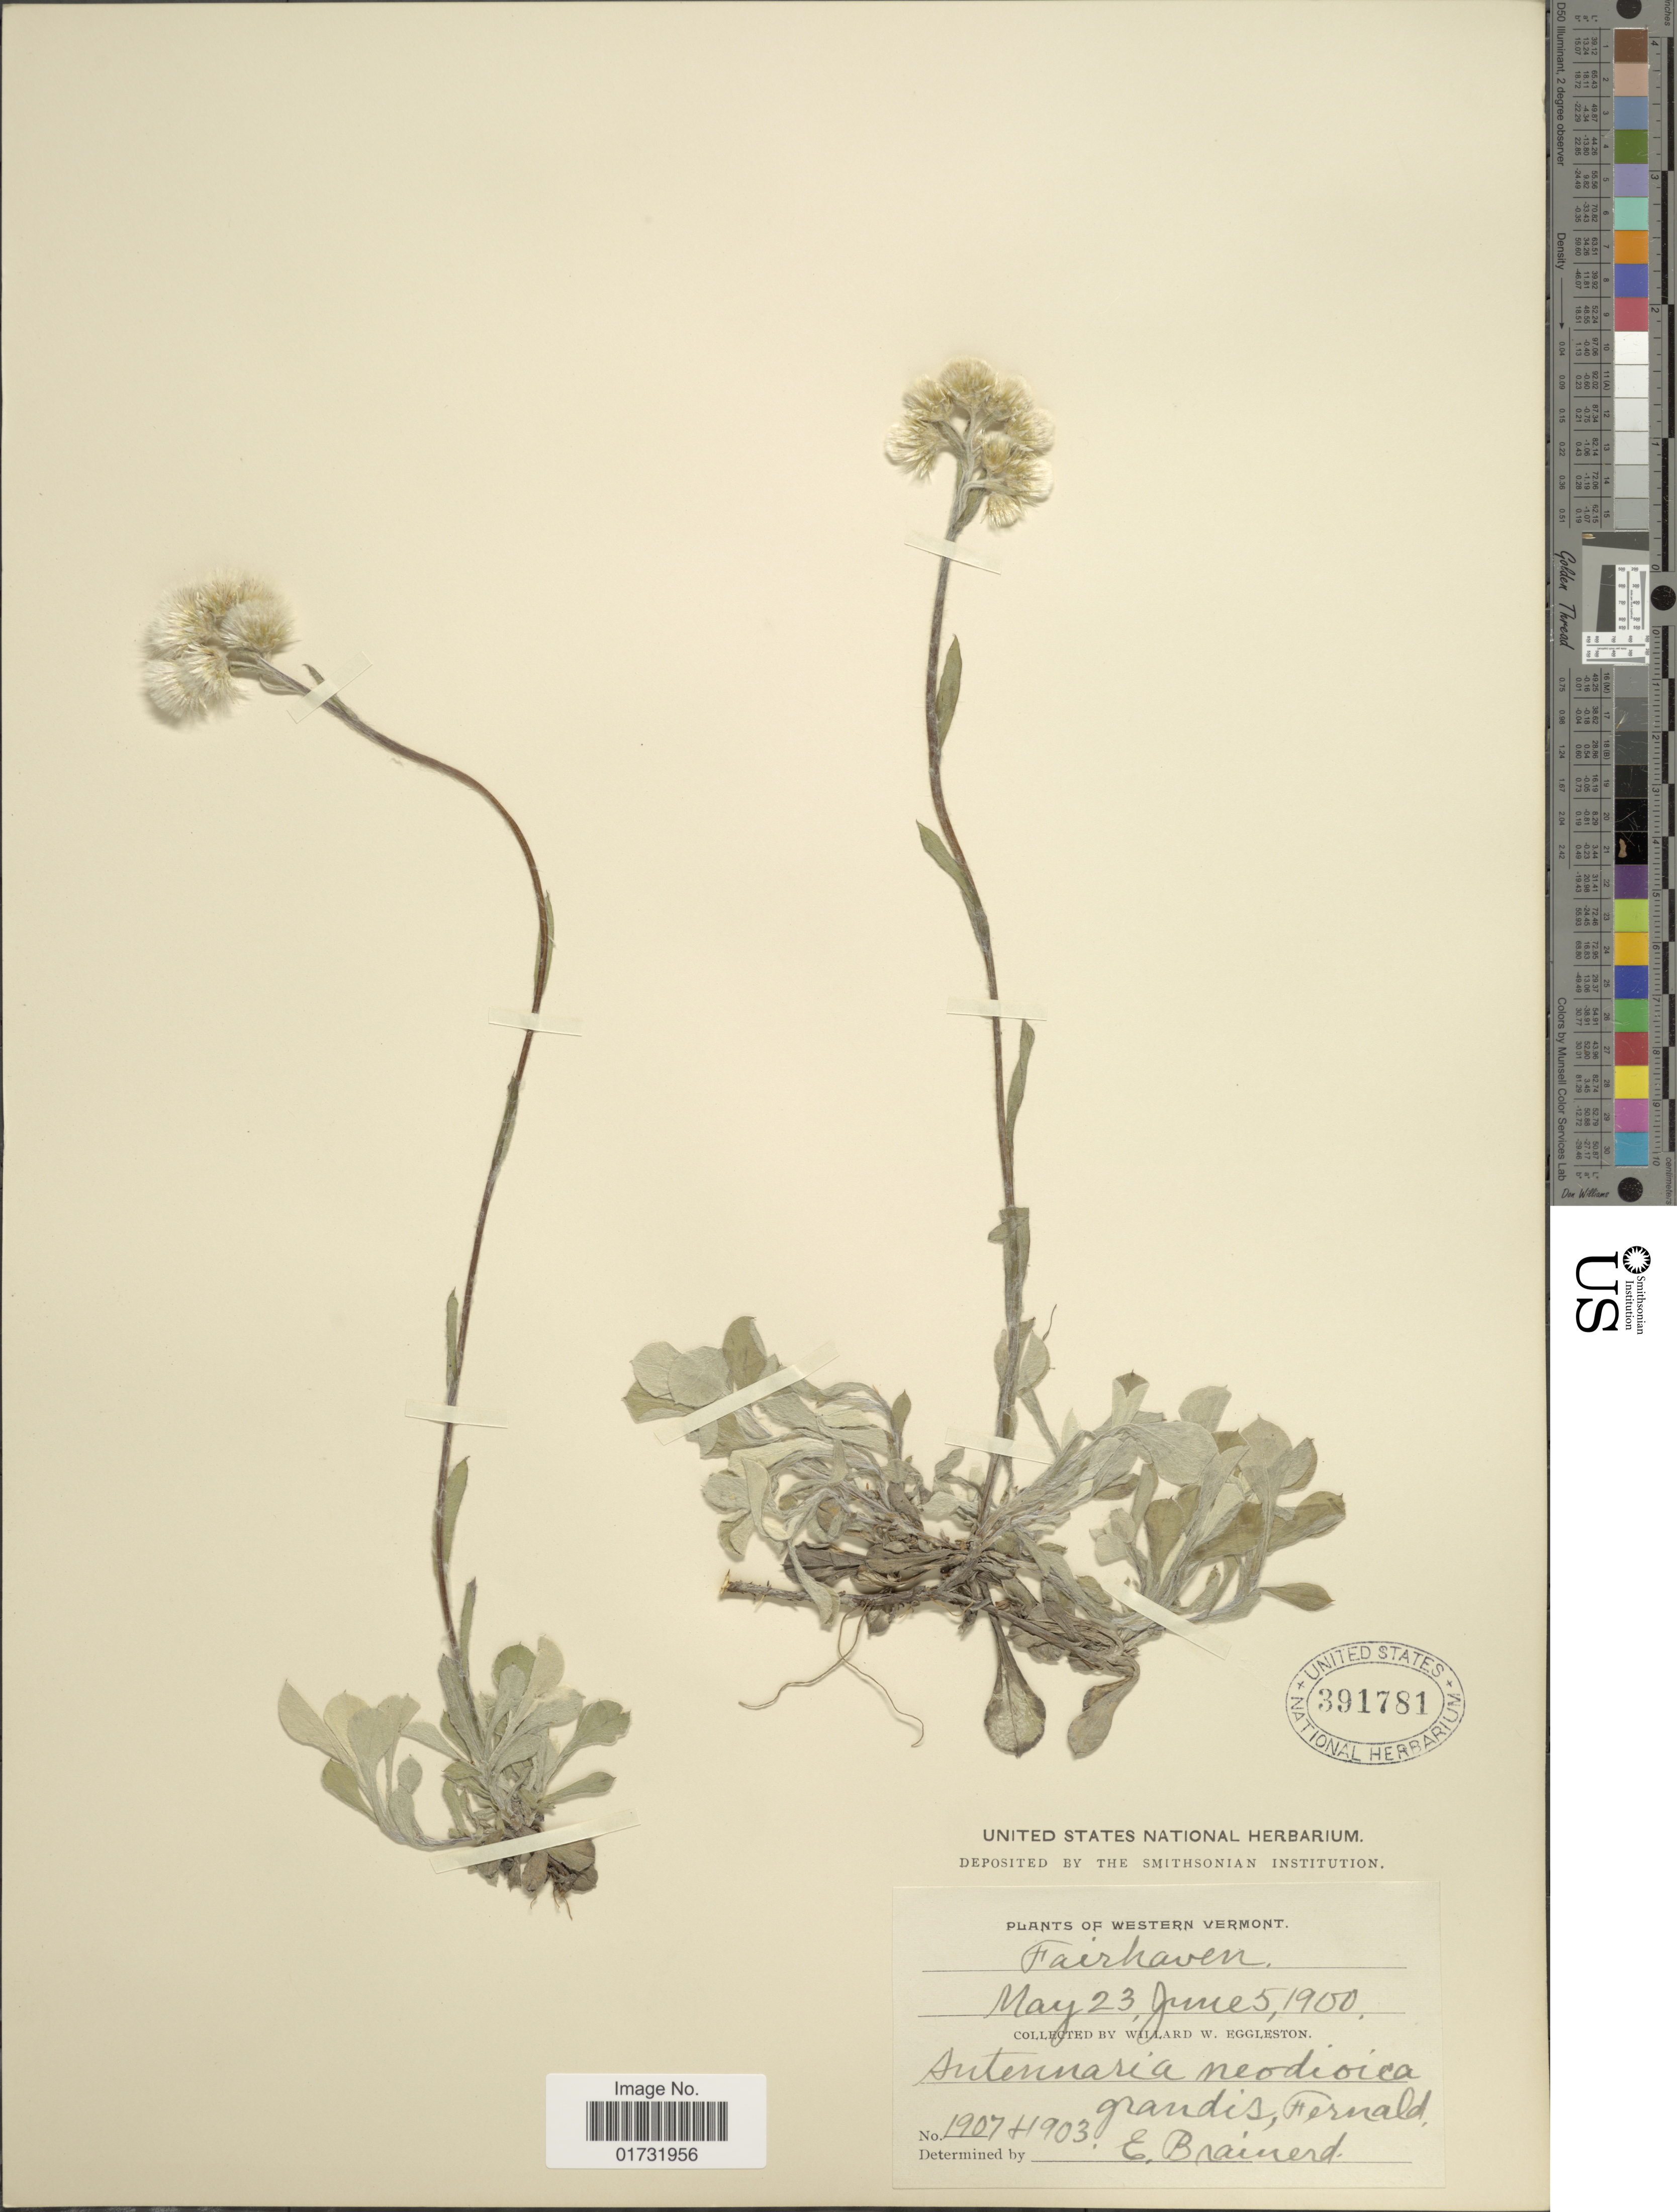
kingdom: Plantae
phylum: Tracheophyta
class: Magnoliopsida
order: Asterales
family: Asteraceae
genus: Antennaria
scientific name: Antennaria neodioica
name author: Greene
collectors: W. W. Eggleston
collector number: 1907 & 1903?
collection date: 1900-05-23/1900-06-05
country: United States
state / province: Vermont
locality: Western Vermont, Fairhaven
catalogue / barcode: US 391781